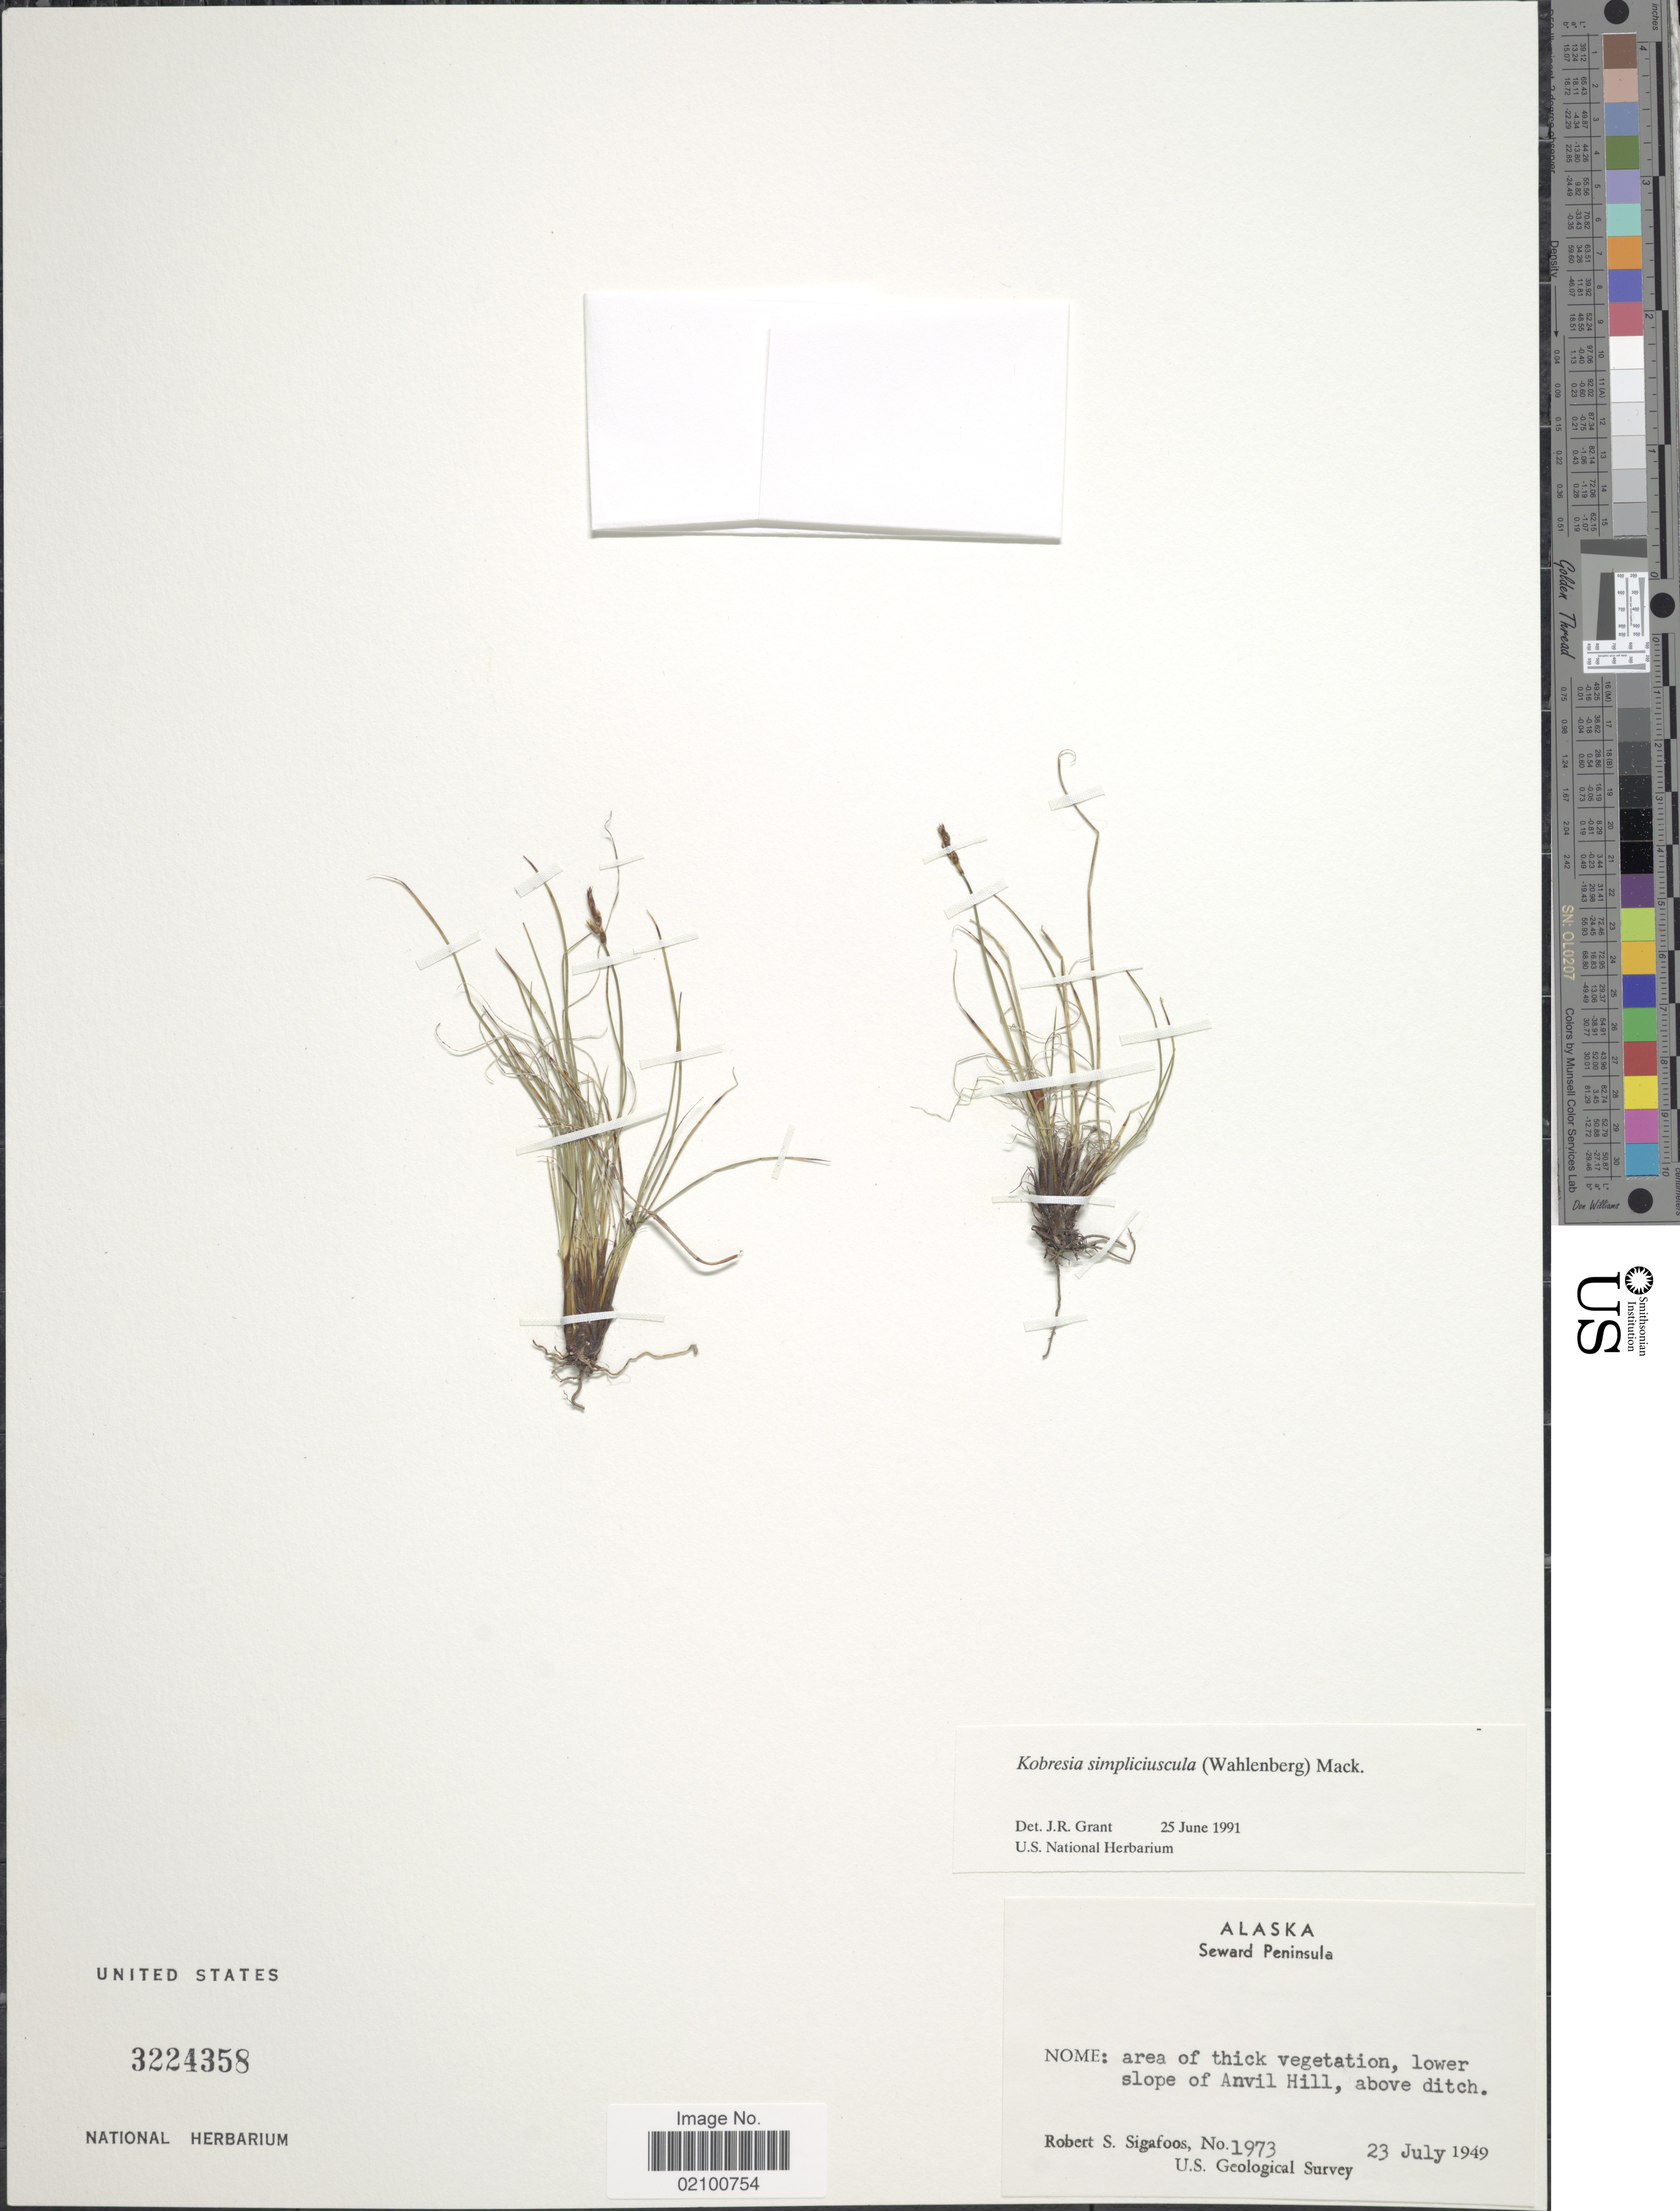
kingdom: Plantae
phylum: Tracheophyta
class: Liliopsida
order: Poales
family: Cyperaceae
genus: Carex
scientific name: Carex simpliciuscula subsp. simpliciuscula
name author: Wahlenb.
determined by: Strong, M. T., (US), Smithsonian Institution - National Museum of Natural History (UNITED STATES)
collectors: R. Sigafoos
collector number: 1973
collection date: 1949-07-23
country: United States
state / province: Alaska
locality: Seward Peninsula, Nome, slope of Anvil Hill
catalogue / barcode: US 3224358